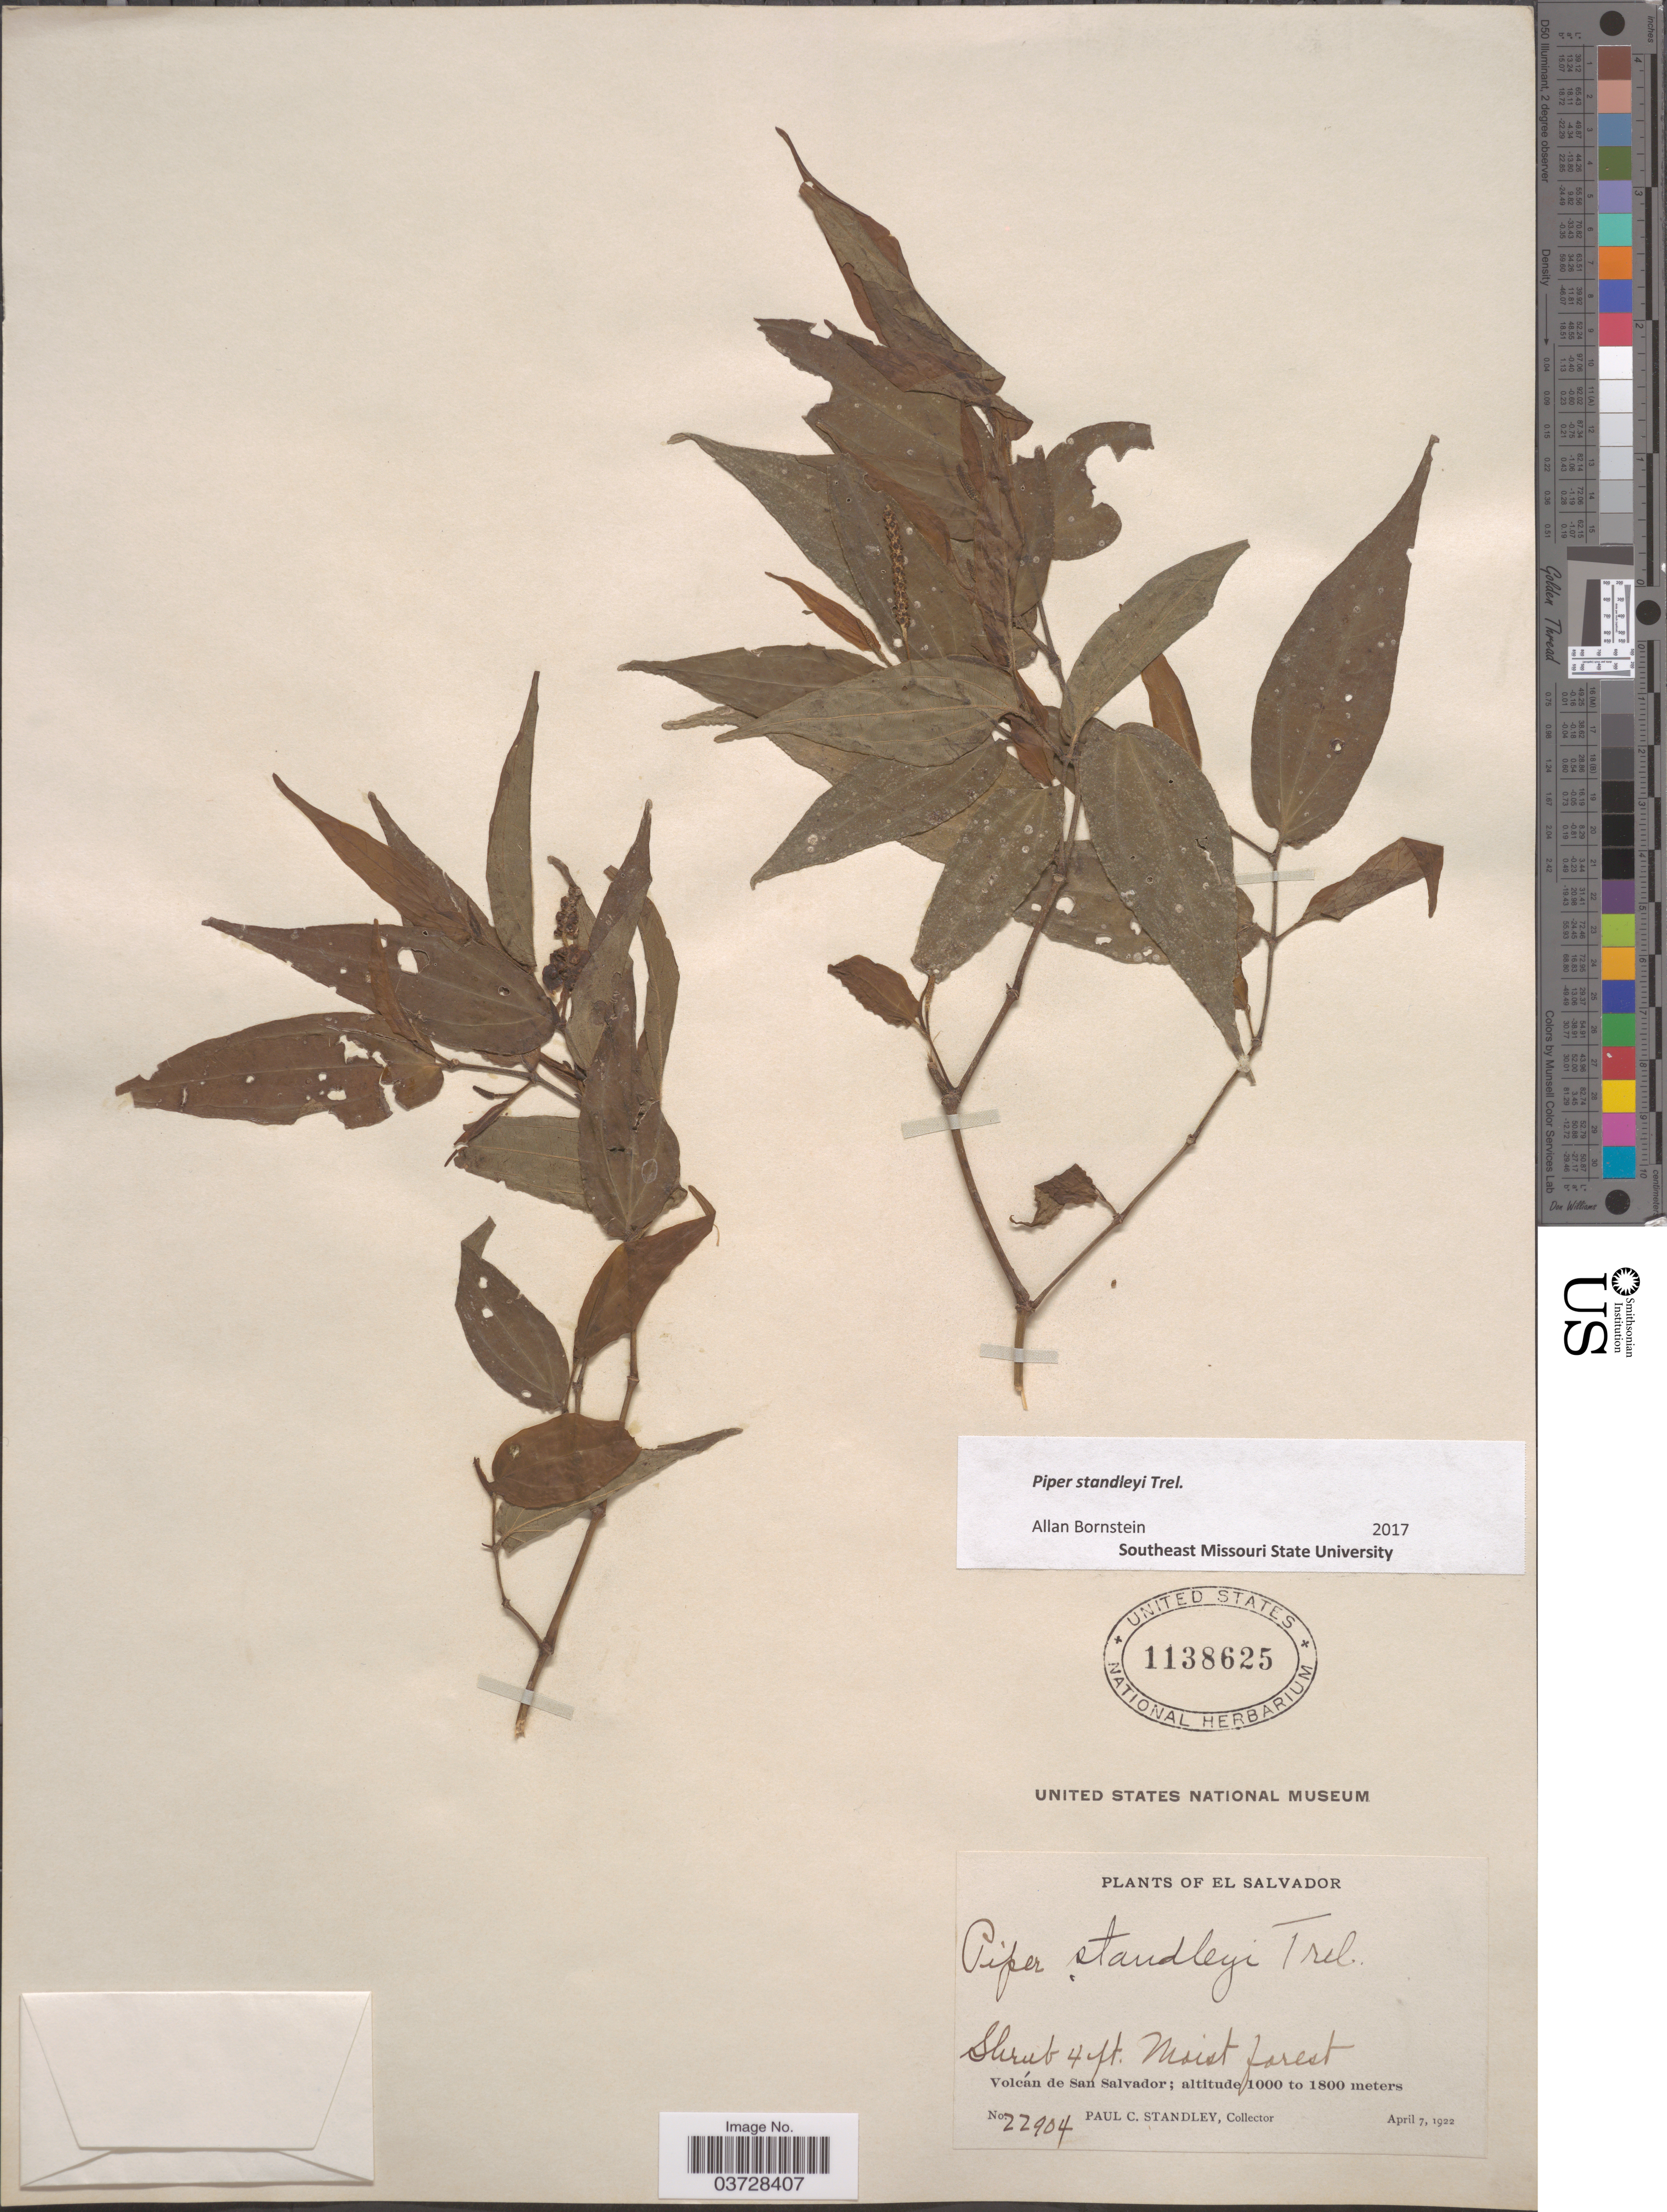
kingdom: Plantae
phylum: Tracheophyta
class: Magnoliopsida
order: Piperales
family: Piperaceae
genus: Piper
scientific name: Piper standleyi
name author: Trel.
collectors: P. C. Standley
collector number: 22904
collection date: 1922-04-07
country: El Salvador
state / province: San Salvador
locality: Volcán de San Salvador.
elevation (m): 1000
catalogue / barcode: US 1138625